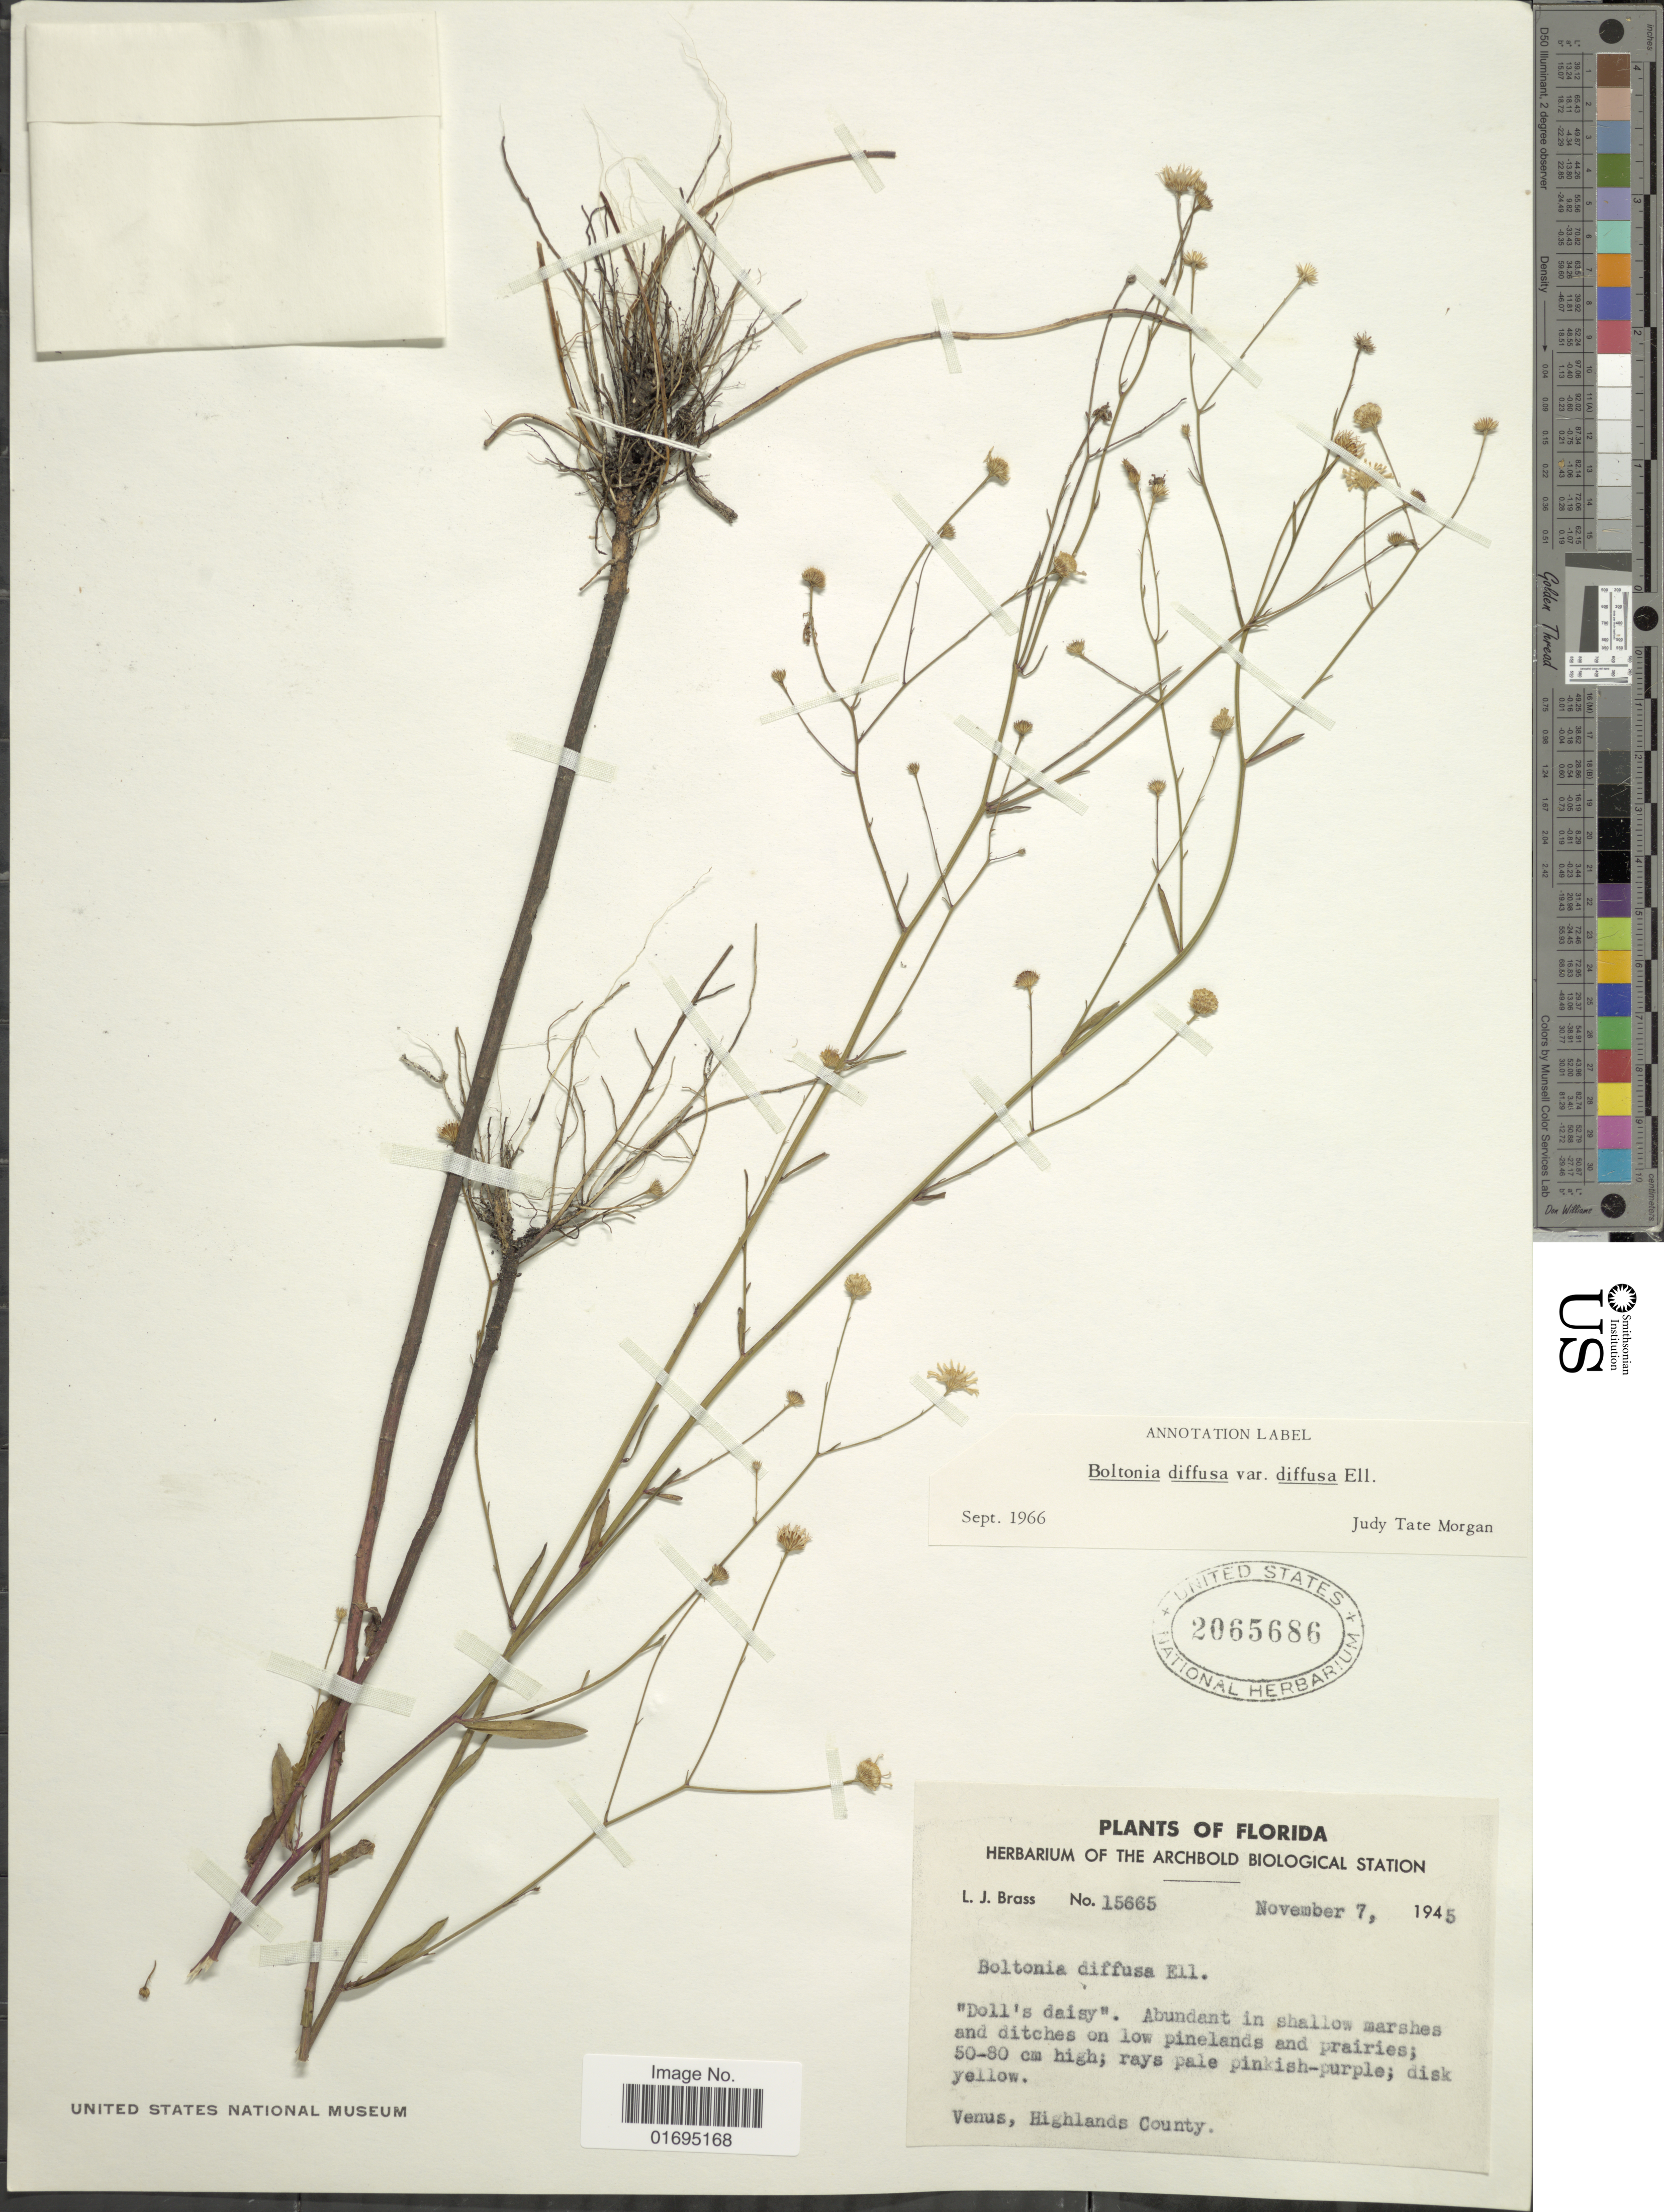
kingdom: Plantae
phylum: Tracheophyta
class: Magnoliopsida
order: Asterales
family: Asteraceae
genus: Boltonia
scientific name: Boltonia diffusa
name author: Elliott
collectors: L. J. Brass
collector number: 15665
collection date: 1945-11-07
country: United States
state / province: Florida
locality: Dolls's daisy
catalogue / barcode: US 2065686